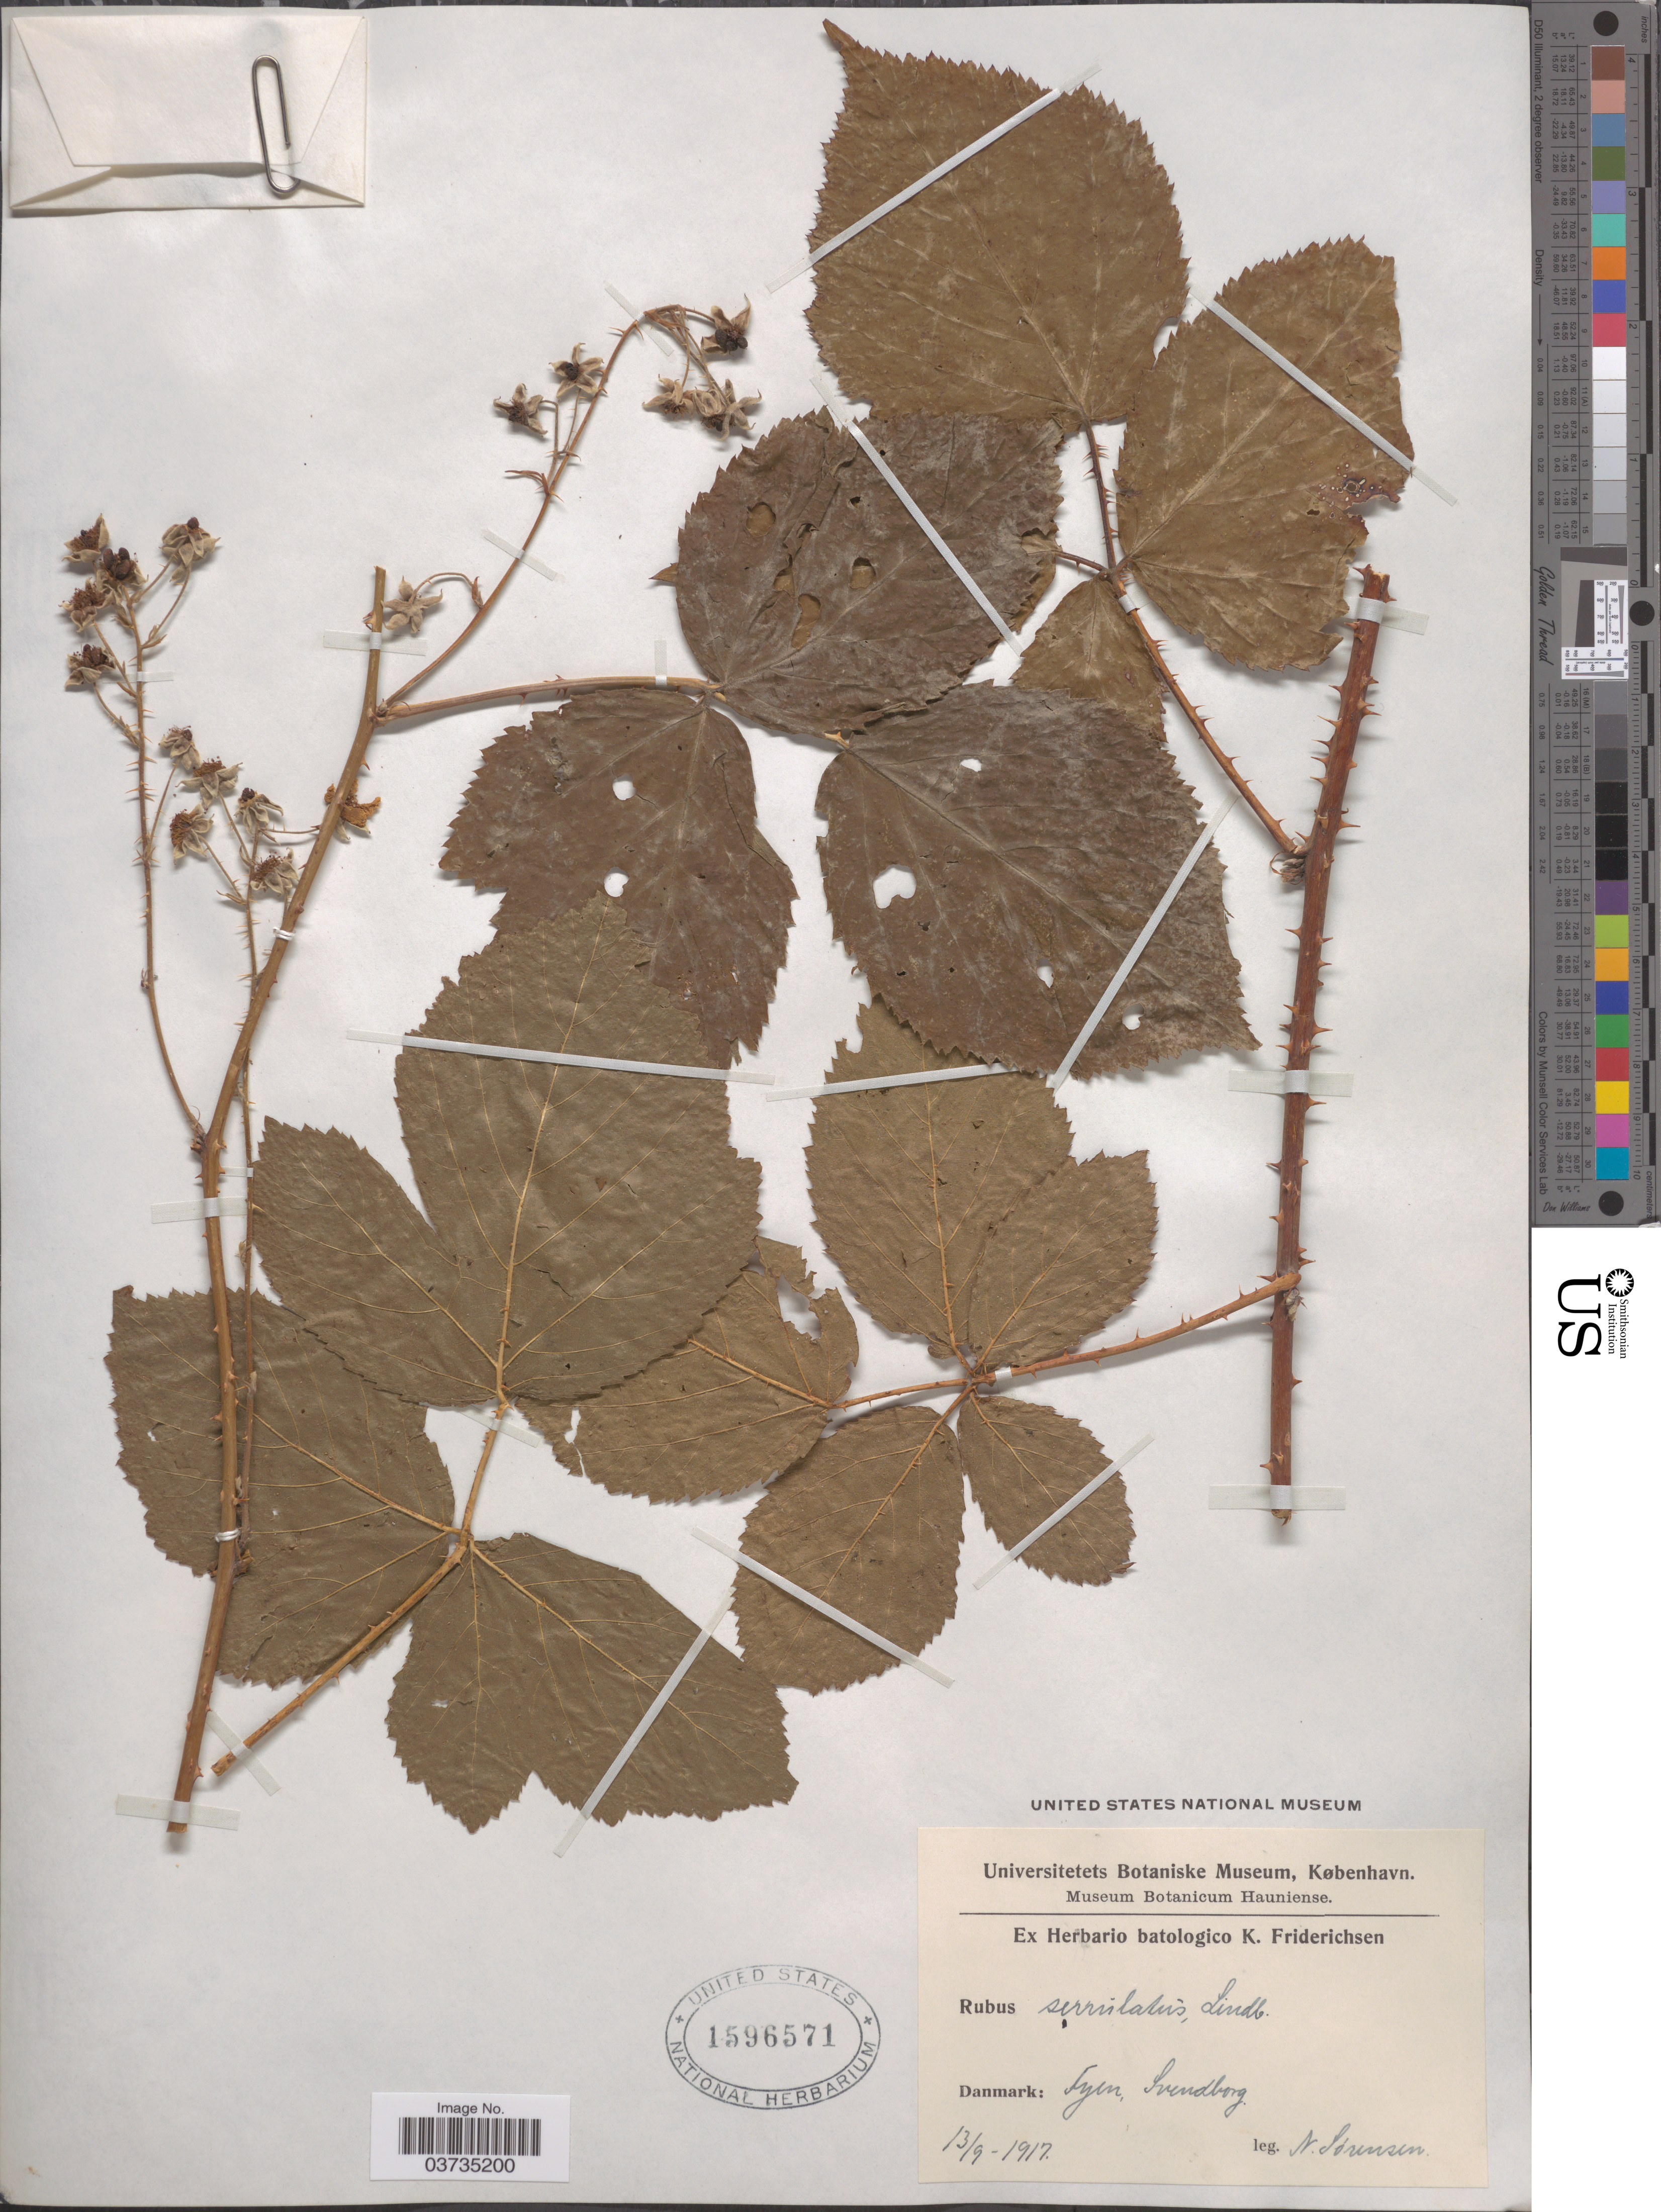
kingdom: Plantae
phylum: Tracheophyta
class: Magnoliopsida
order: Rosales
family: Rosaceae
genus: Rubus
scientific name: Rubus serrulatus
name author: Lindeb.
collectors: N. Sórensen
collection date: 1917-09-13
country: Denmark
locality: Fyen, Svendborg.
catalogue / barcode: US 1596571